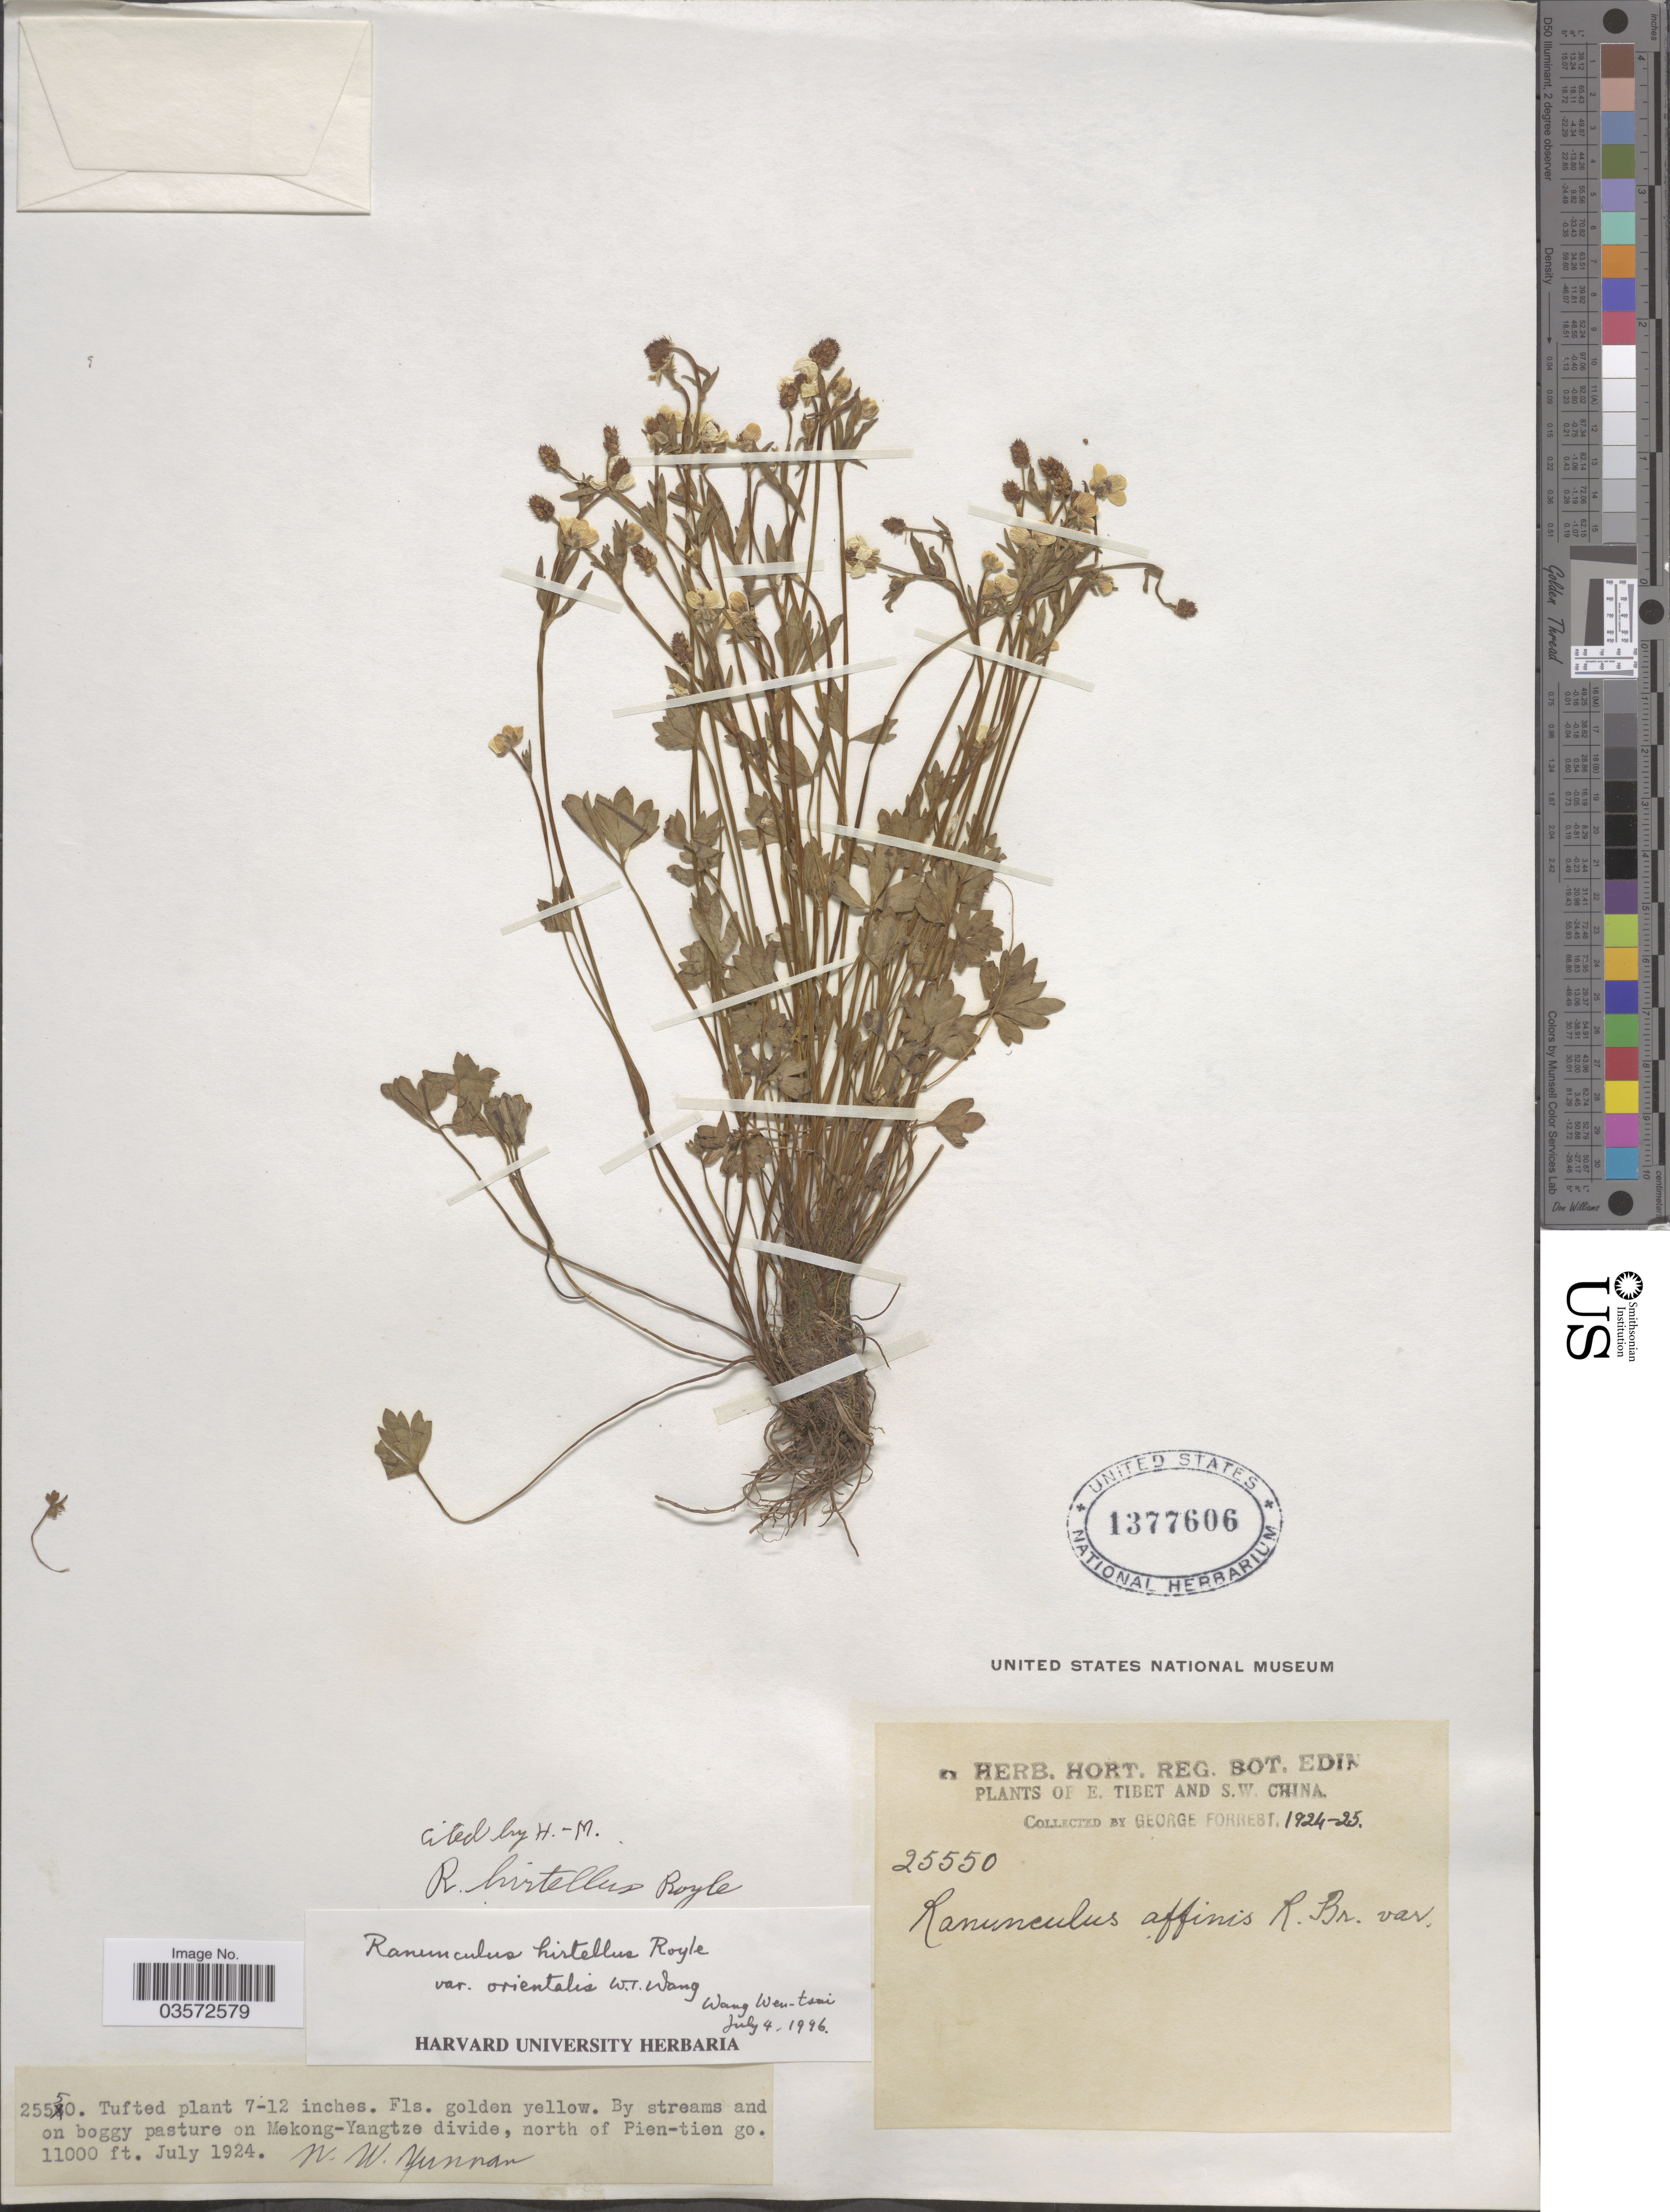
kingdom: Plantae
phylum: Tracheophyta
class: Magnoliopsida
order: Ranunculales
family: Ranunculaceae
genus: Ranunculus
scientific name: Ranunculus hirtellus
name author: Royle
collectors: G. Forrest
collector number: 25550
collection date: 1924/1925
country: China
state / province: Yunnan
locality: By streams and on boggy pasture on Mekong-Yangtze divide, north of Pien-tien go.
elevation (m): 3353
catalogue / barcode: US 1377606